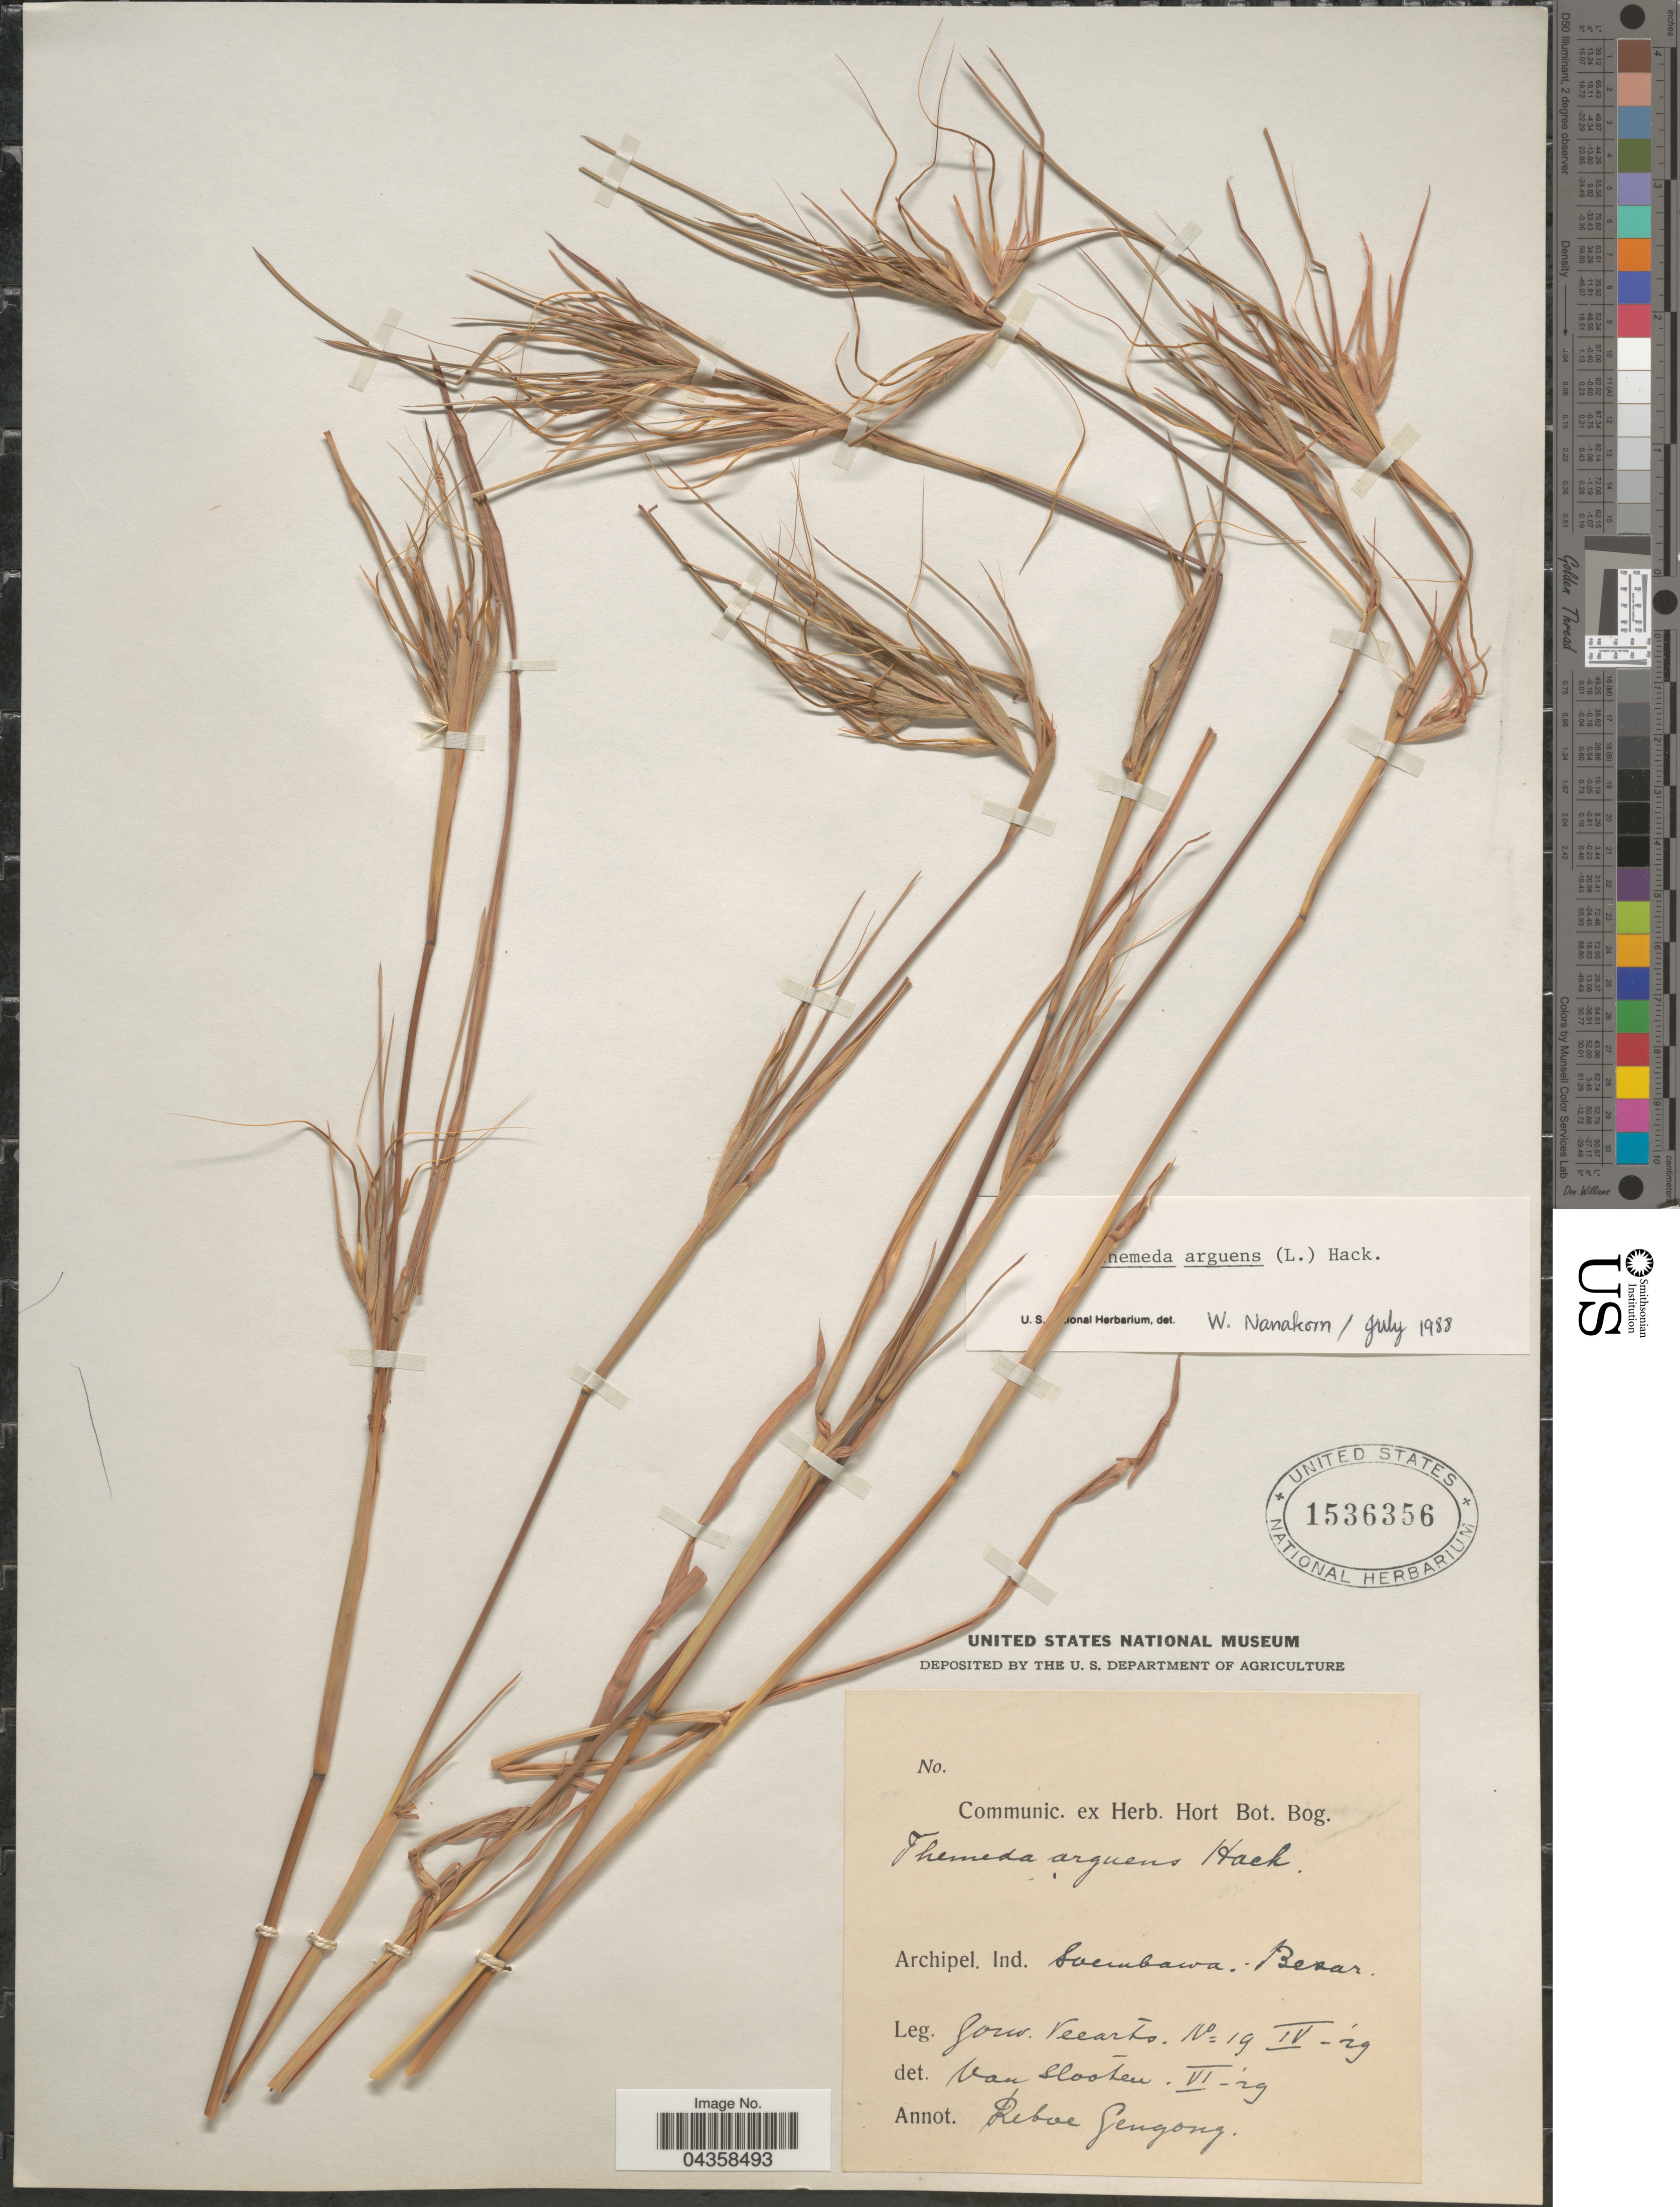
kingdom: Plantae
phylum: Tracheophyta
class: Liliopsida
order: Poales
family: Poaceae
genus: Themeda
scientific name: Themeda arguens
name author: (L.) Hack.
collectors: Gouv. Veearts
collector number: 19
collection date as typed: Transcribed d/m/y: /4/29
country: Indonesia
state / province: Nusa Tenggara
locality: Archipel. Ind. Soembawa, Besar.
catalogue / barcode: US 1536356